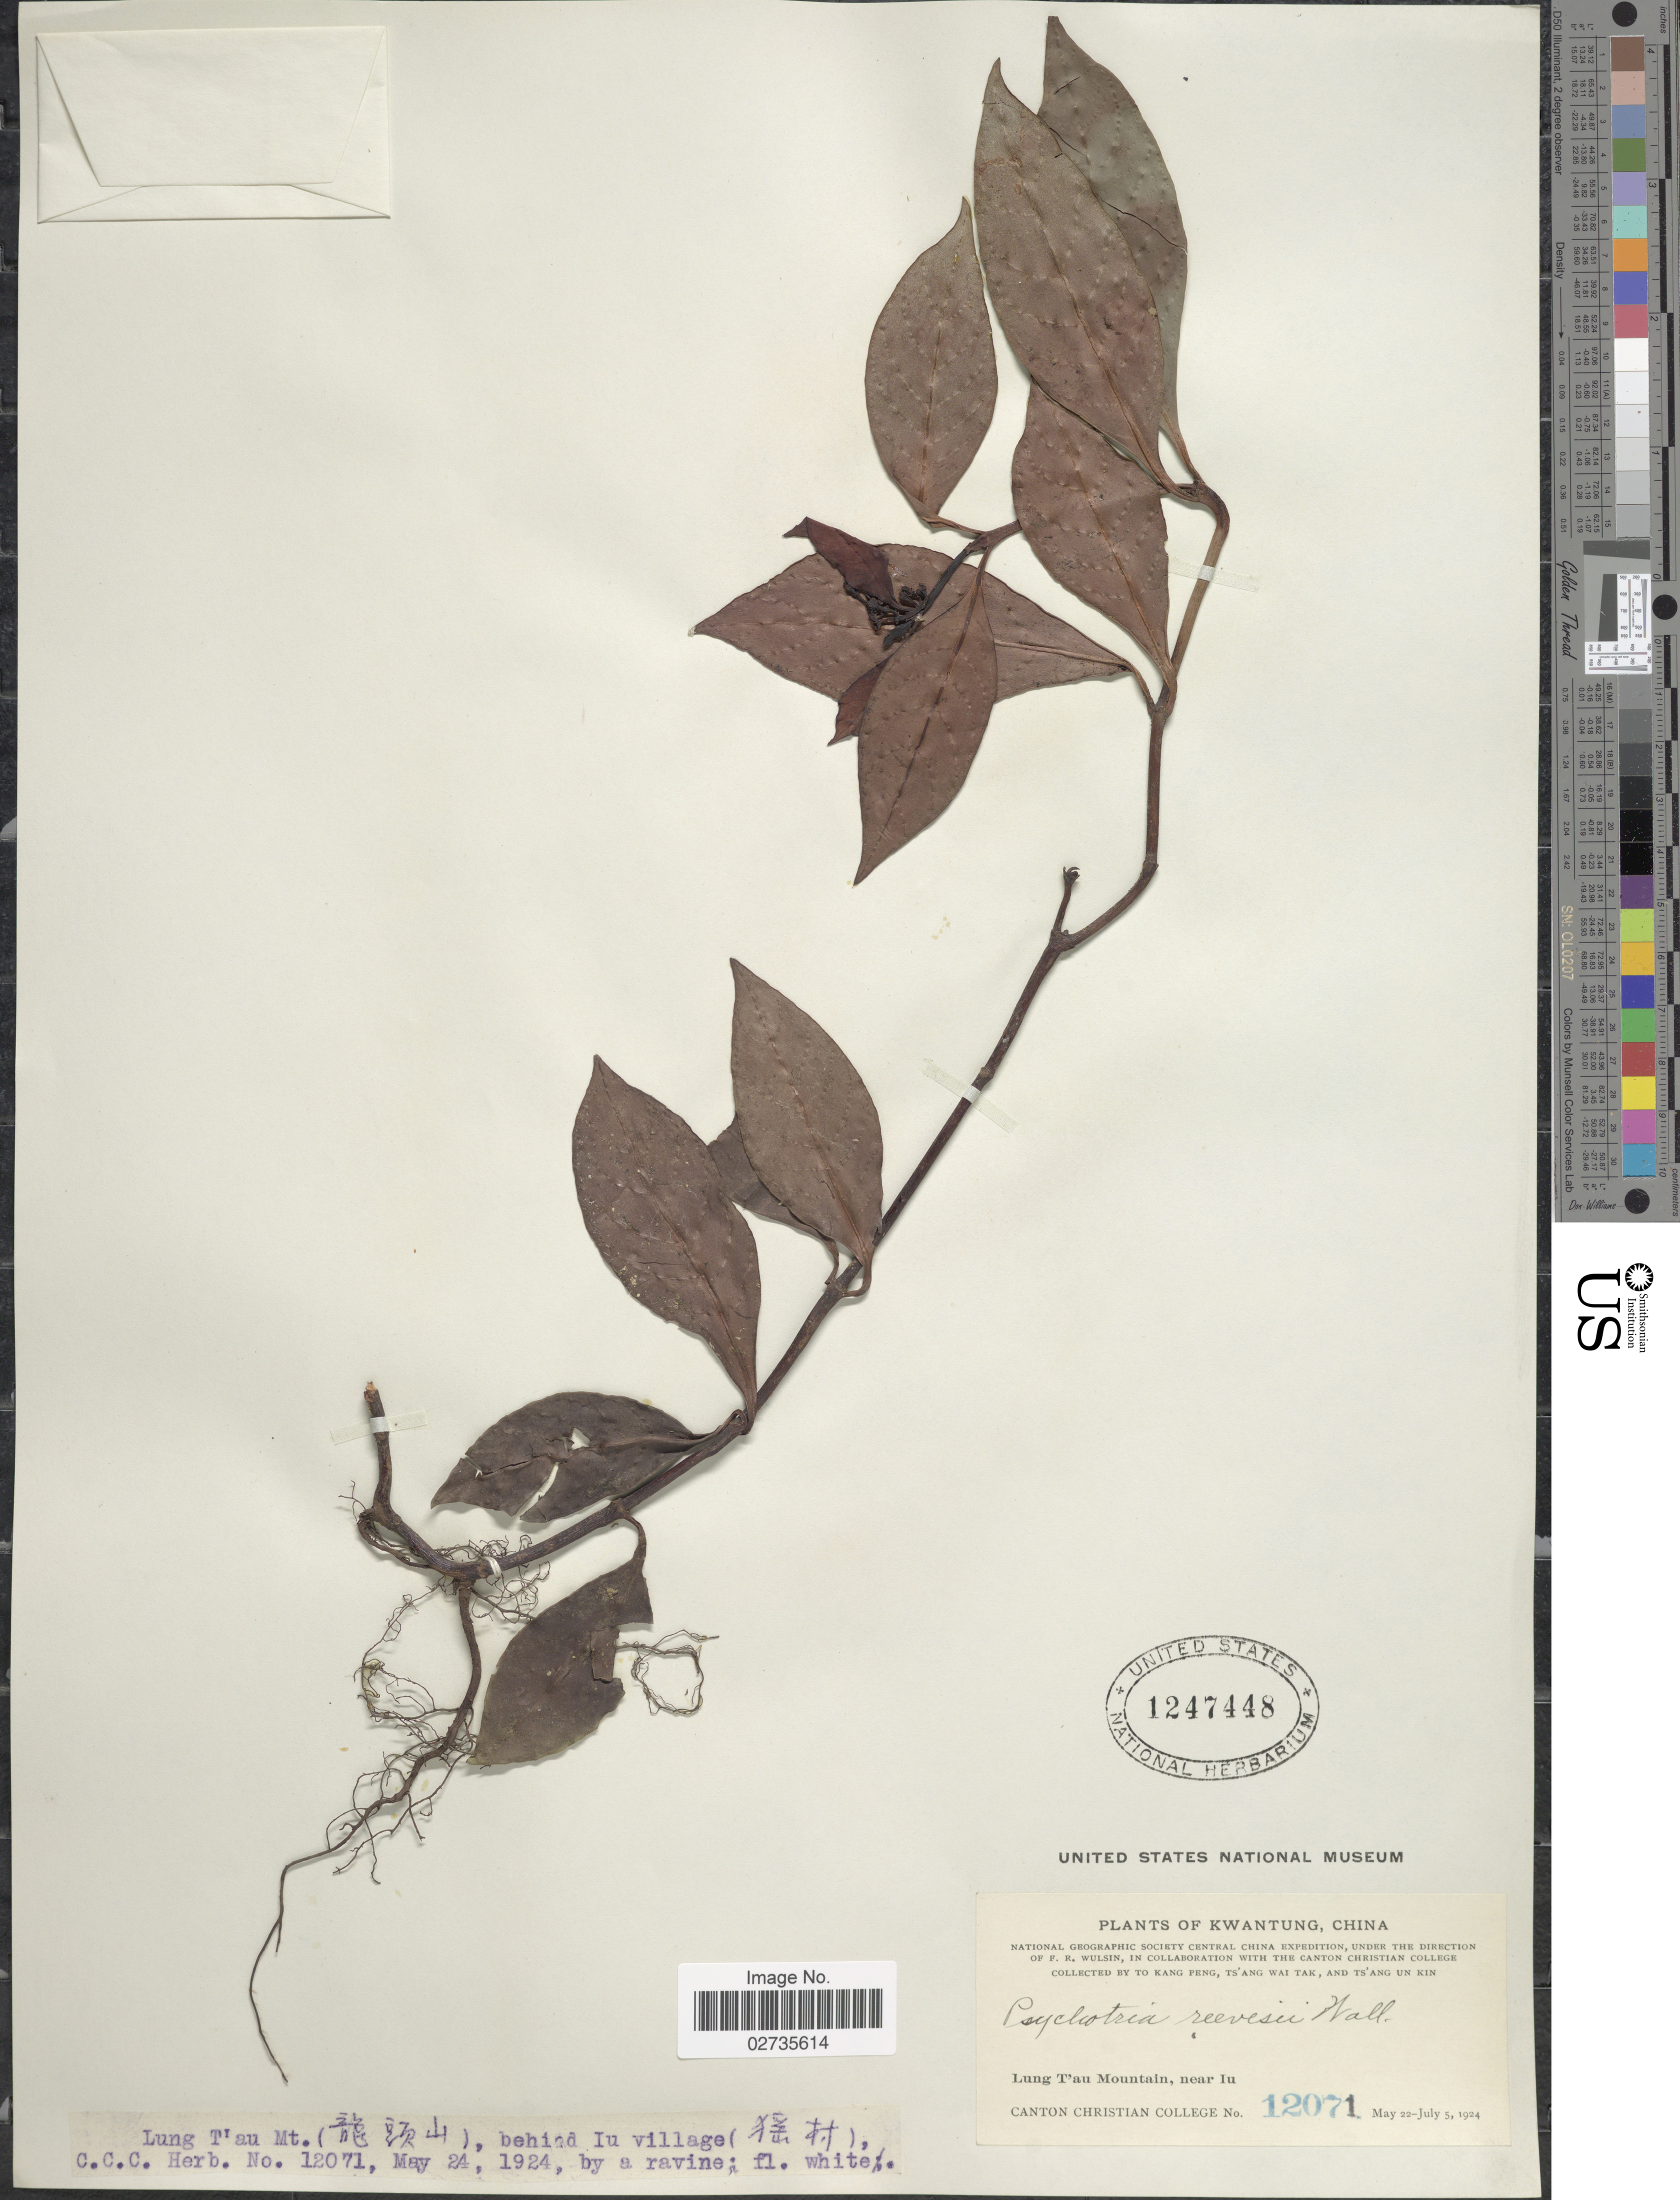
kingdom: Plantae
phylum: Tracheophyta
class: Magnoliopsida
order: Gentianales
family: Rubiaceae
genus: Psychotria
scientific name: Psychotria rubra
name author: (Lour.) Poir.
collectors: Canton Christian College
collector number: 12071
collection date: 1924-05-22/1924-07-05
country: China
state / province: Guangdong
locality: Lung T'au Mountain, near Iu, behind Iu village (X), by a ravine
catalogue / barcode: US 1247448